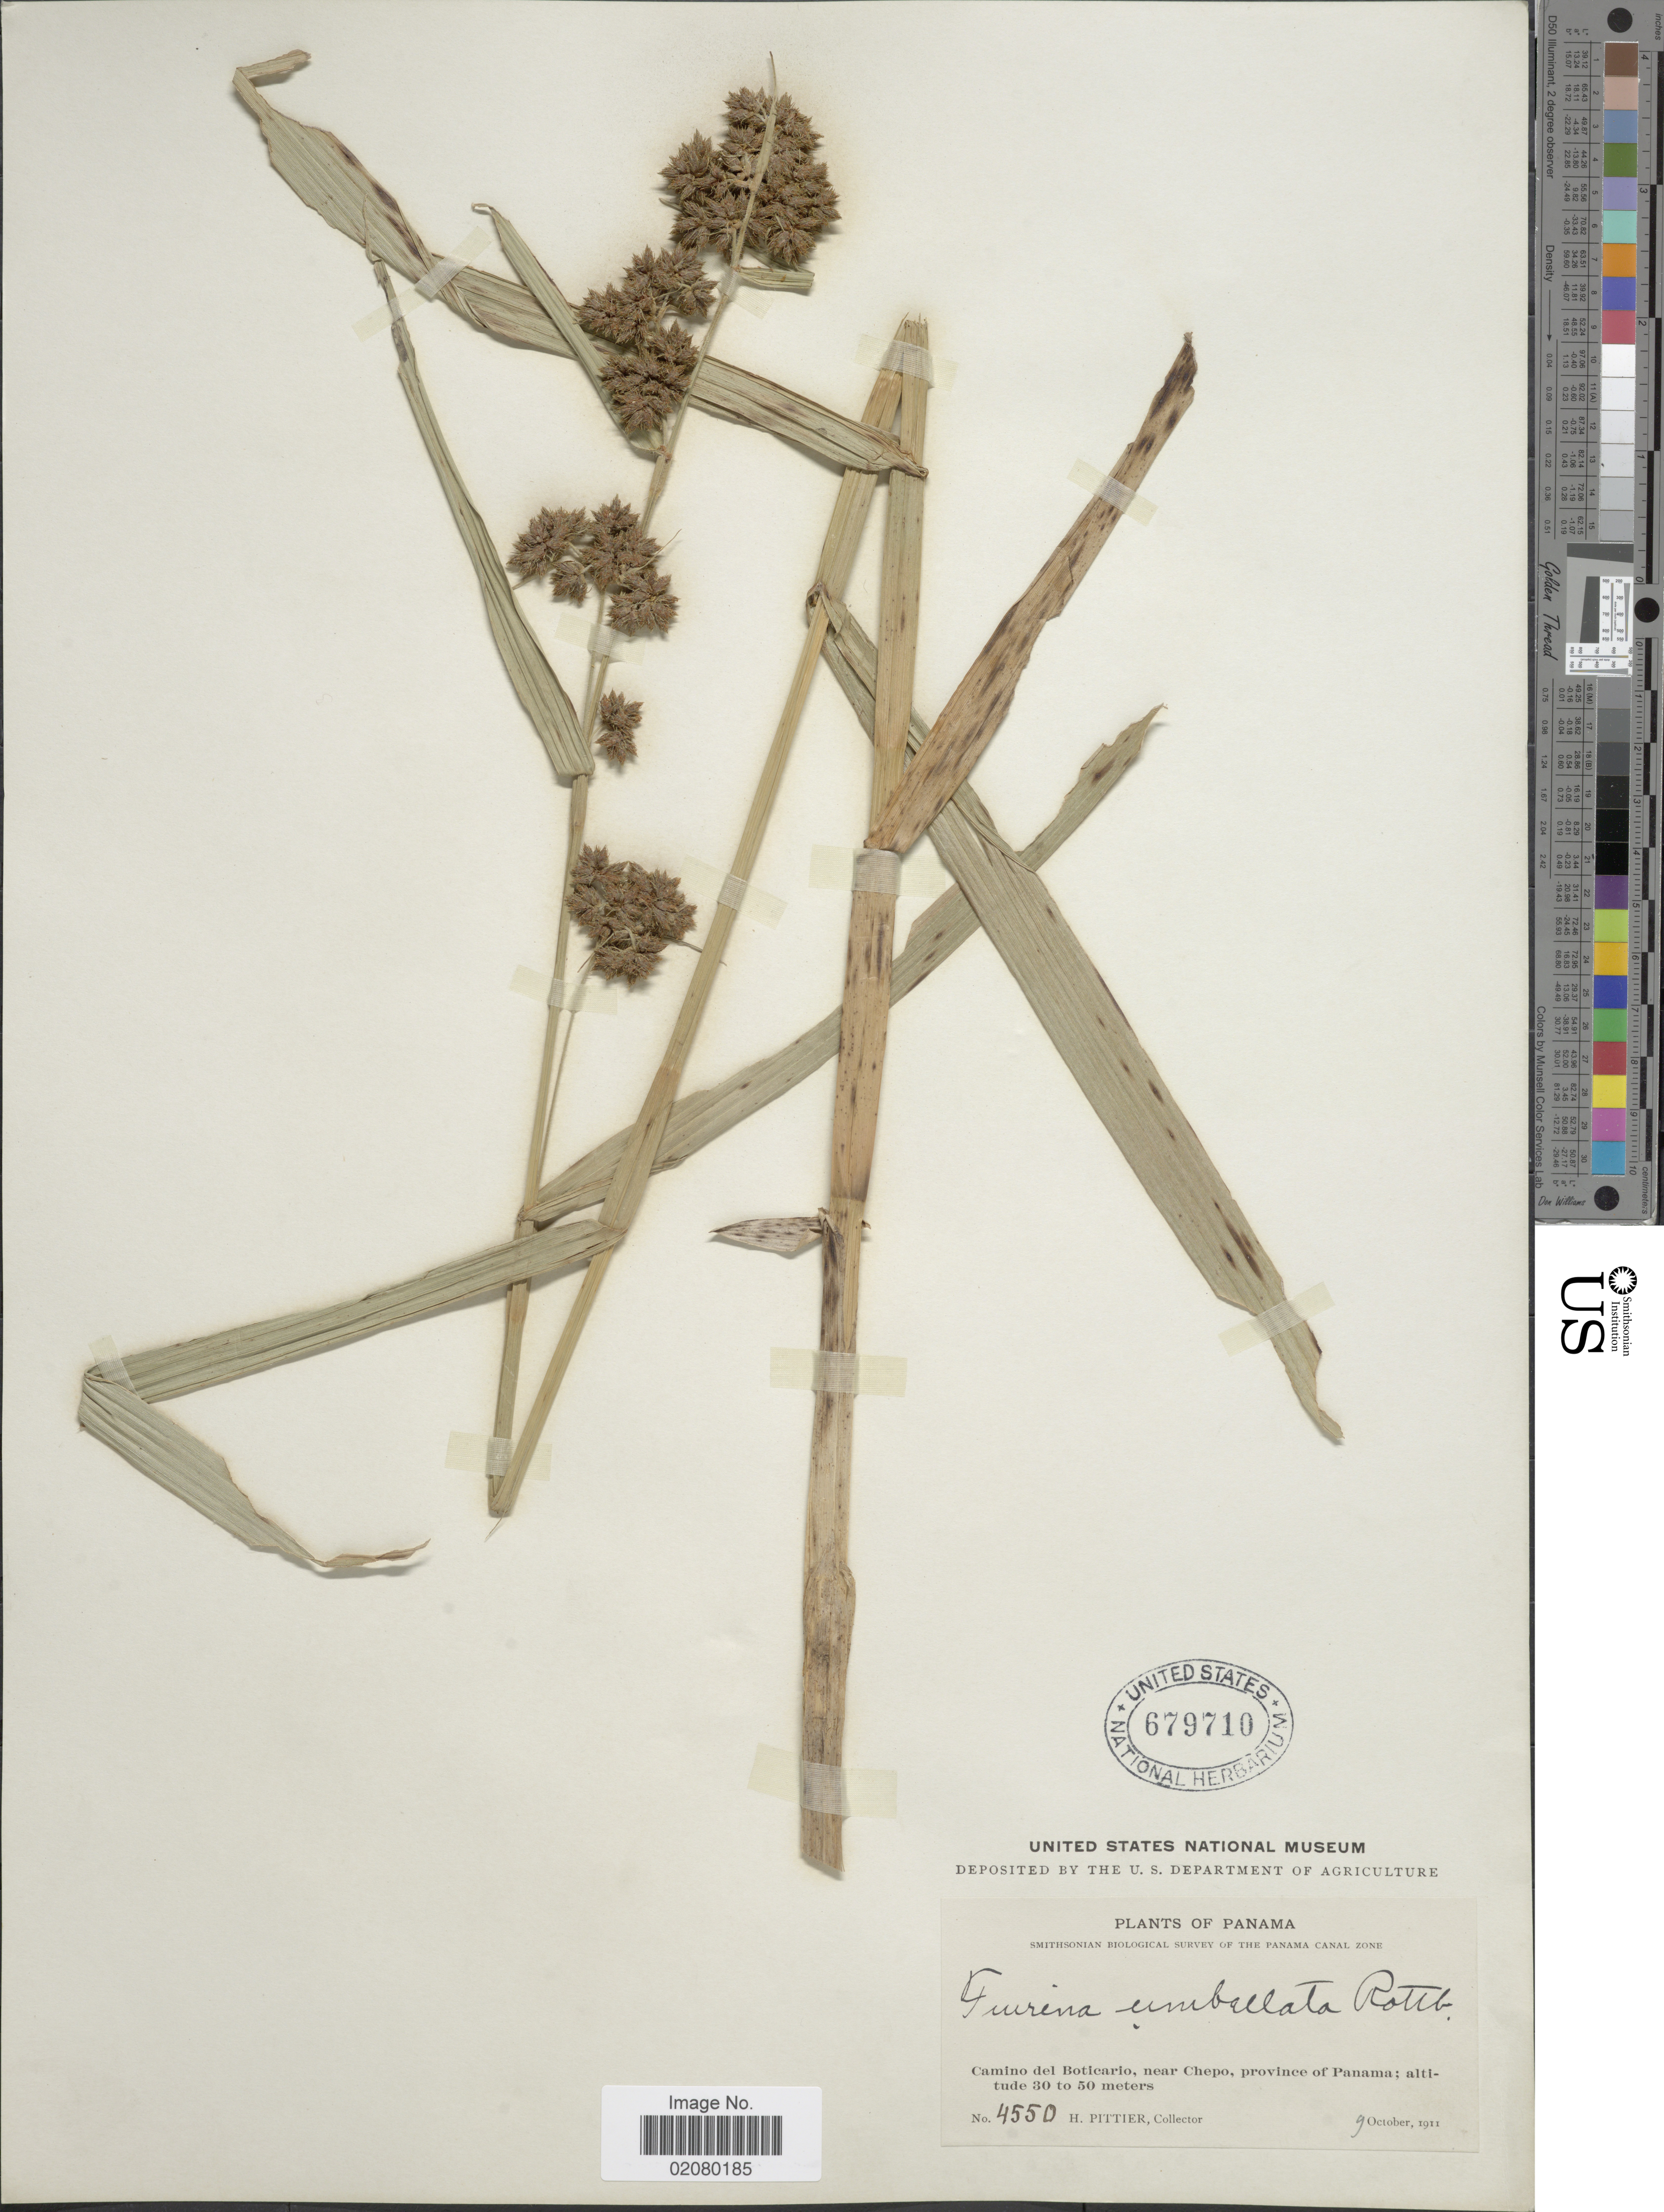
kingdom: Plantae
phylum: Tracheophyta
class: Liliopsida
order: Poales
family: Cyperaceae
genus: Fuirena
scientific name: Fuirena umbellata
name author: Rottb.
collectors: H. F. Pittier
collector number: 4550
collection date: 1911-10-09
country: Panama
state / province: Panamá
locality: Camino del Boticario, near Chepo, province of Panama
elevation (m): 30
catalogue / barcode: US 679710